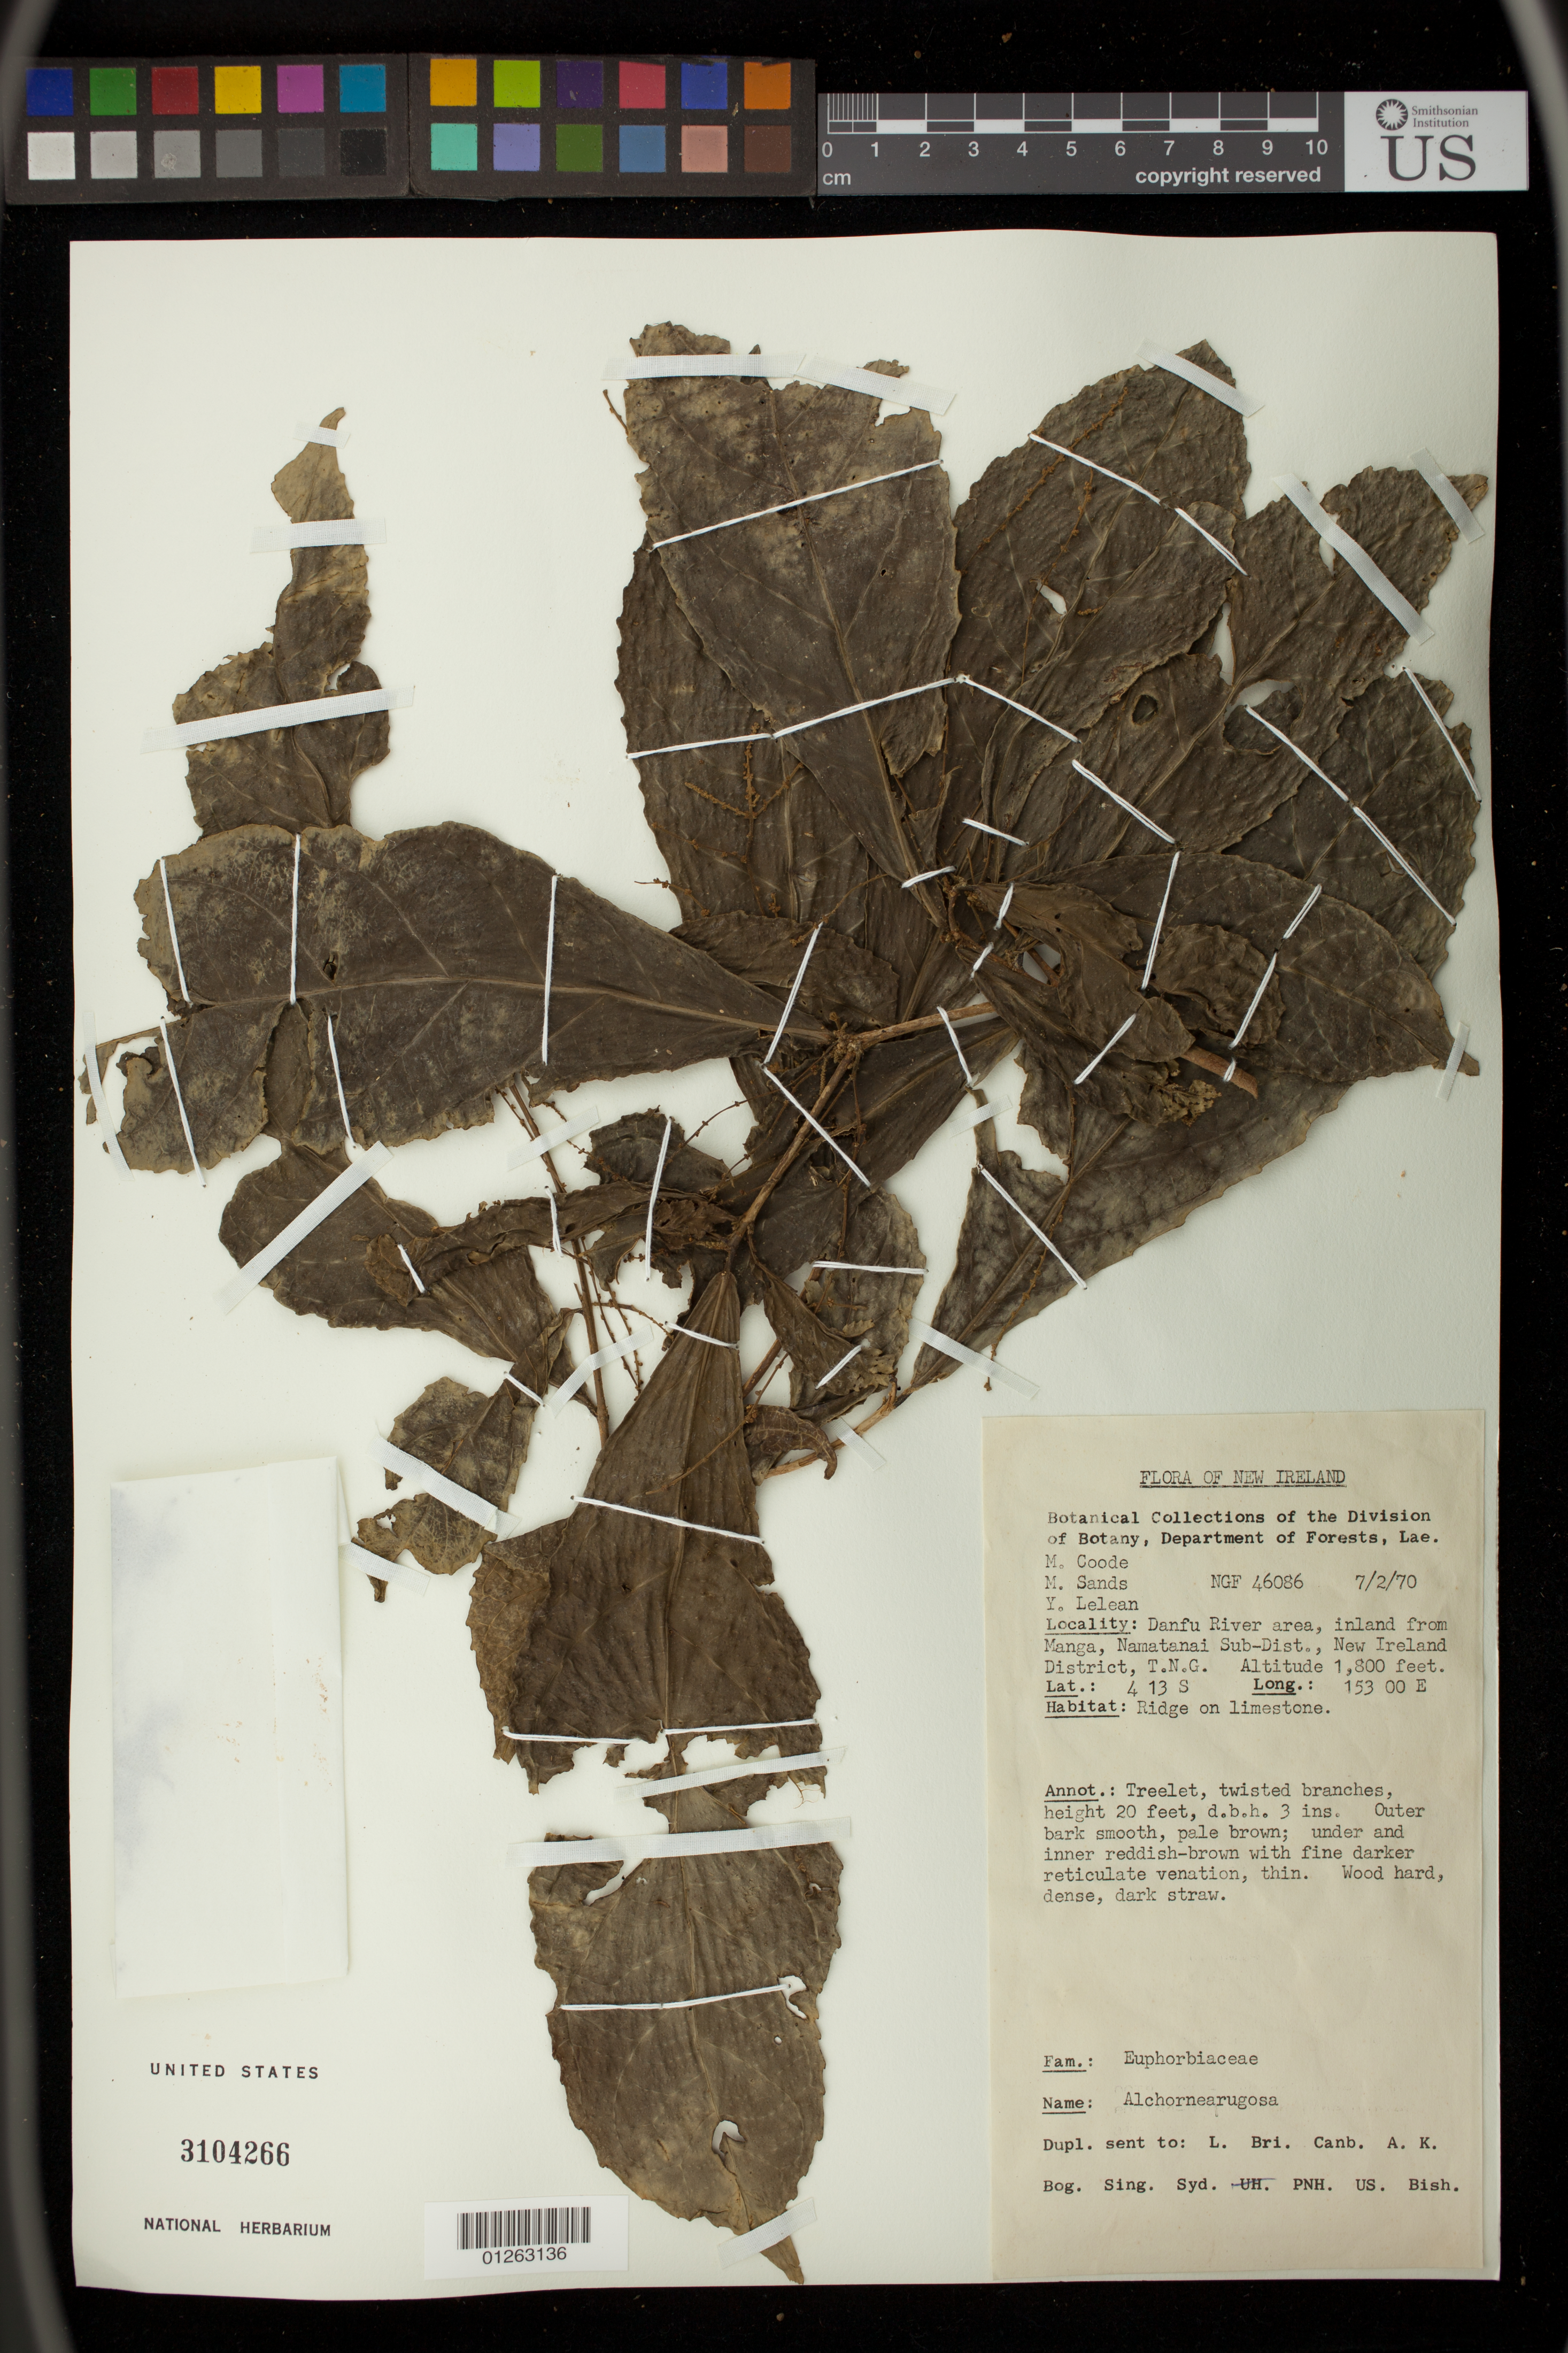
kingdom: Plantae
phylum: Tracheophyta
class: Magnoliopsida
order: Malpighiales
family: Euphorbiaceae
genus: Alchornea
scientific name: Alchornea rugosa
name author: (Lour.) Müll. Arg.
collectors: M. Coode, M. Sands & Y. Lelean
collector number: NGF 46086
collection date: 1970-02-07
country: Papua New Guinea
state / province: New Ireland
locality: Danfu River area, inland from Manga, Namatanai Sub-Dist.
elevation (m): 549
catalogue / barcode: US 3104266